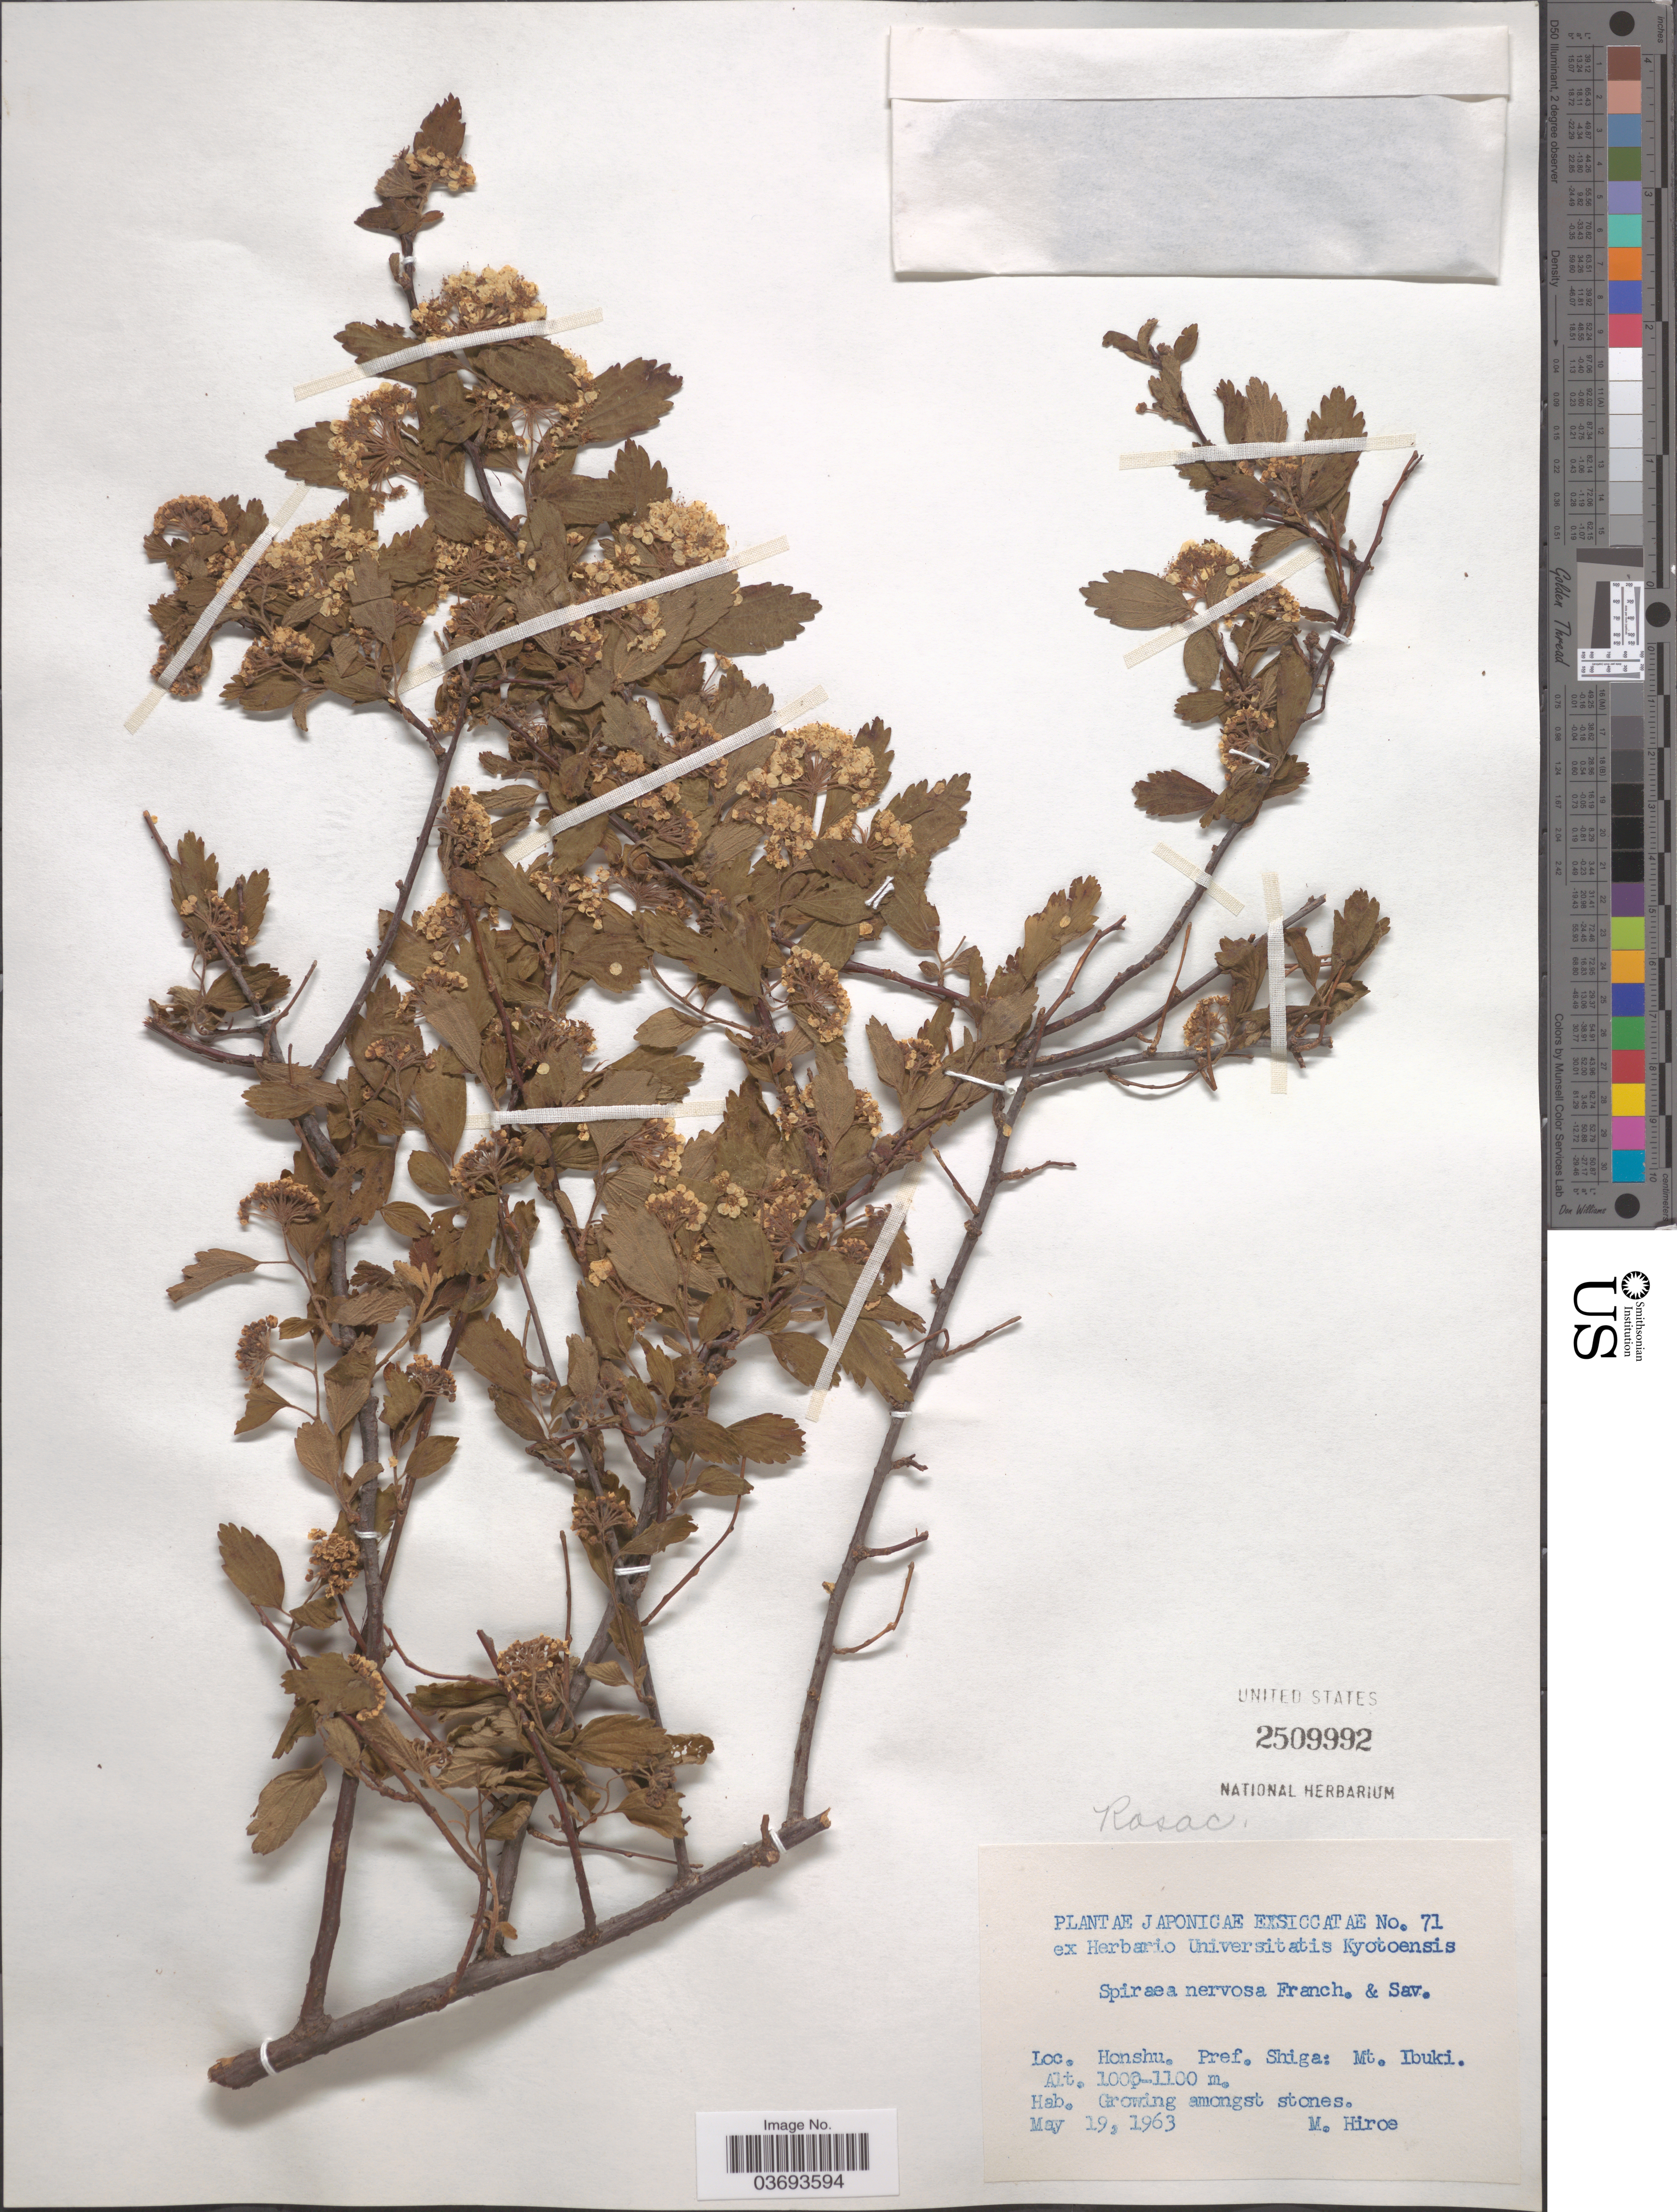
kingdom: Plantae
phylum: Tracheophyta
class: Magnoliopsida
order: Rosales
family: Rosaceae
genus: Spiraea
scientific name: Spiraea nervosa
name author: Franch. & Sav.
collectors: M. Hiroe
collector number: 71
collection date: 1963-05-19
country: Japan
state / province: Siga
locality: Honshu. Pref. Shiga: Mt. Ibuki.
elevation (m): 1000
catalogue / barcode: US 2509992